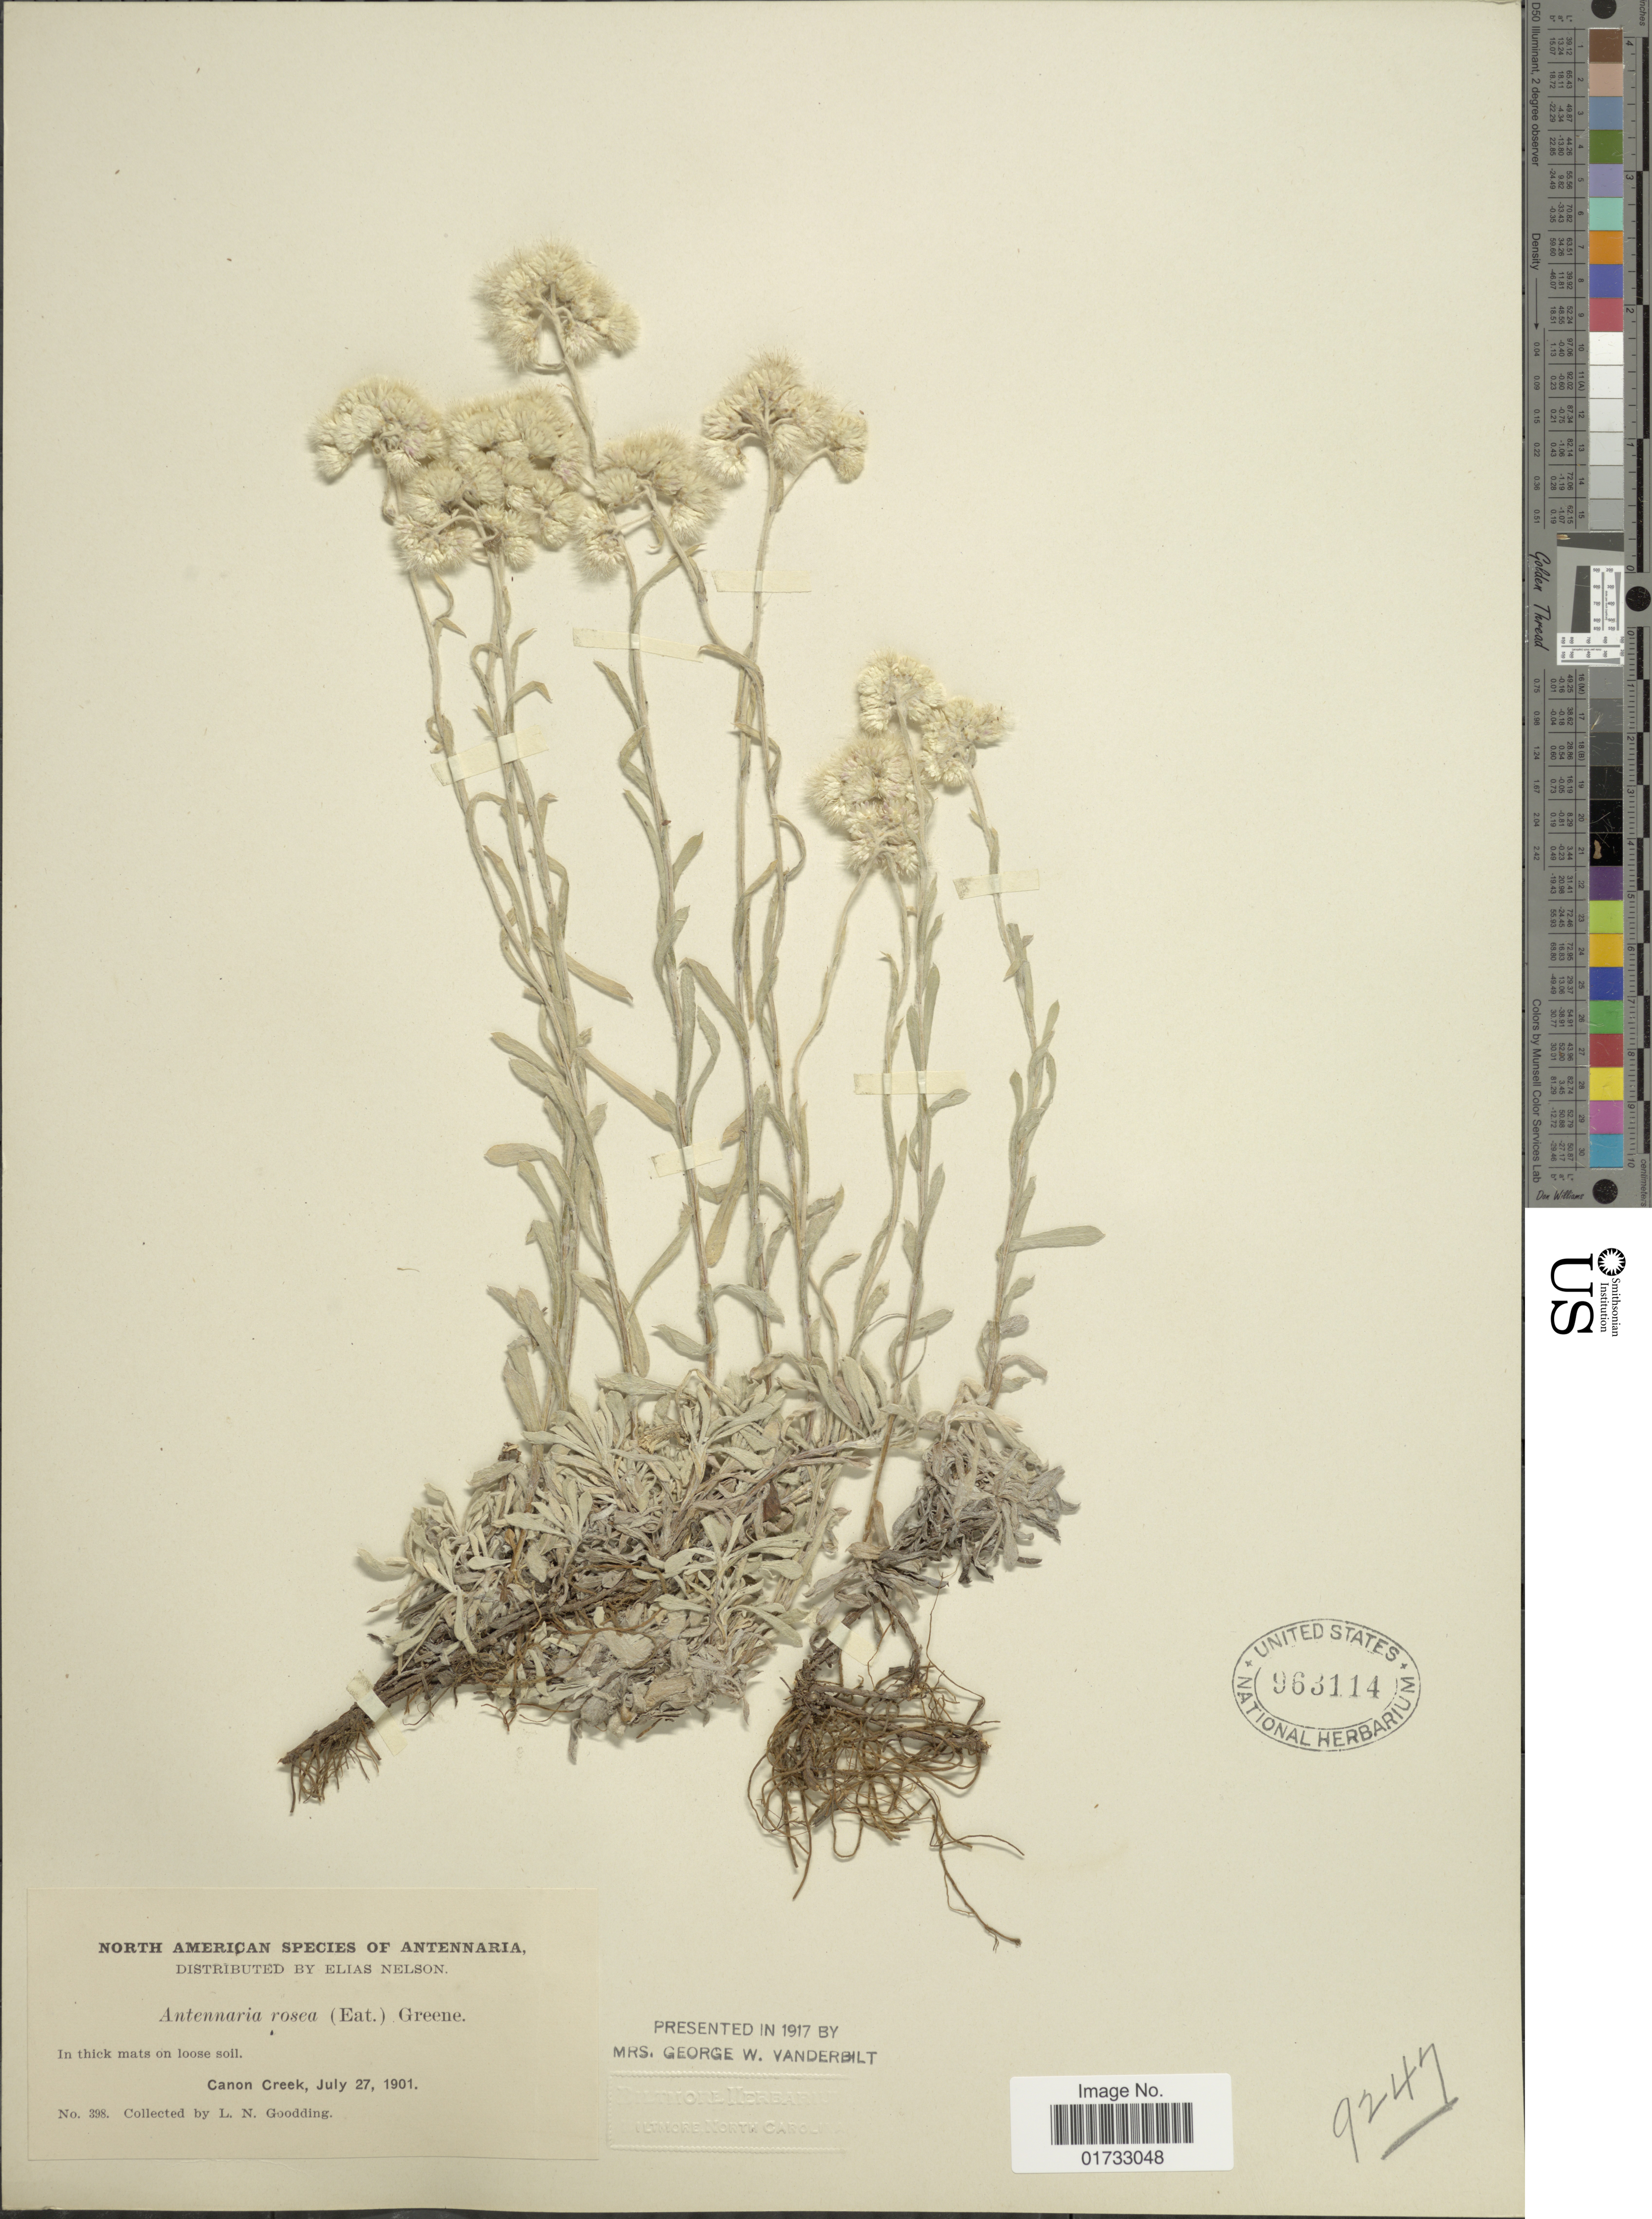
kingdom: Plantae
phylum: Tracheophyta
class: Magnoliopsida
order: Asterales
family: Asteraceae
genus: Antennaria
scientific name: Antennaria rosea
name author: Greene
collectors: L. N. Goodding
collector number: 398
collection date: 1901-07-27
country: United States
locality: North American Species of Antennaria, in thick mats on loose soil, Canon Creek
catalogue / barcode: US 963114